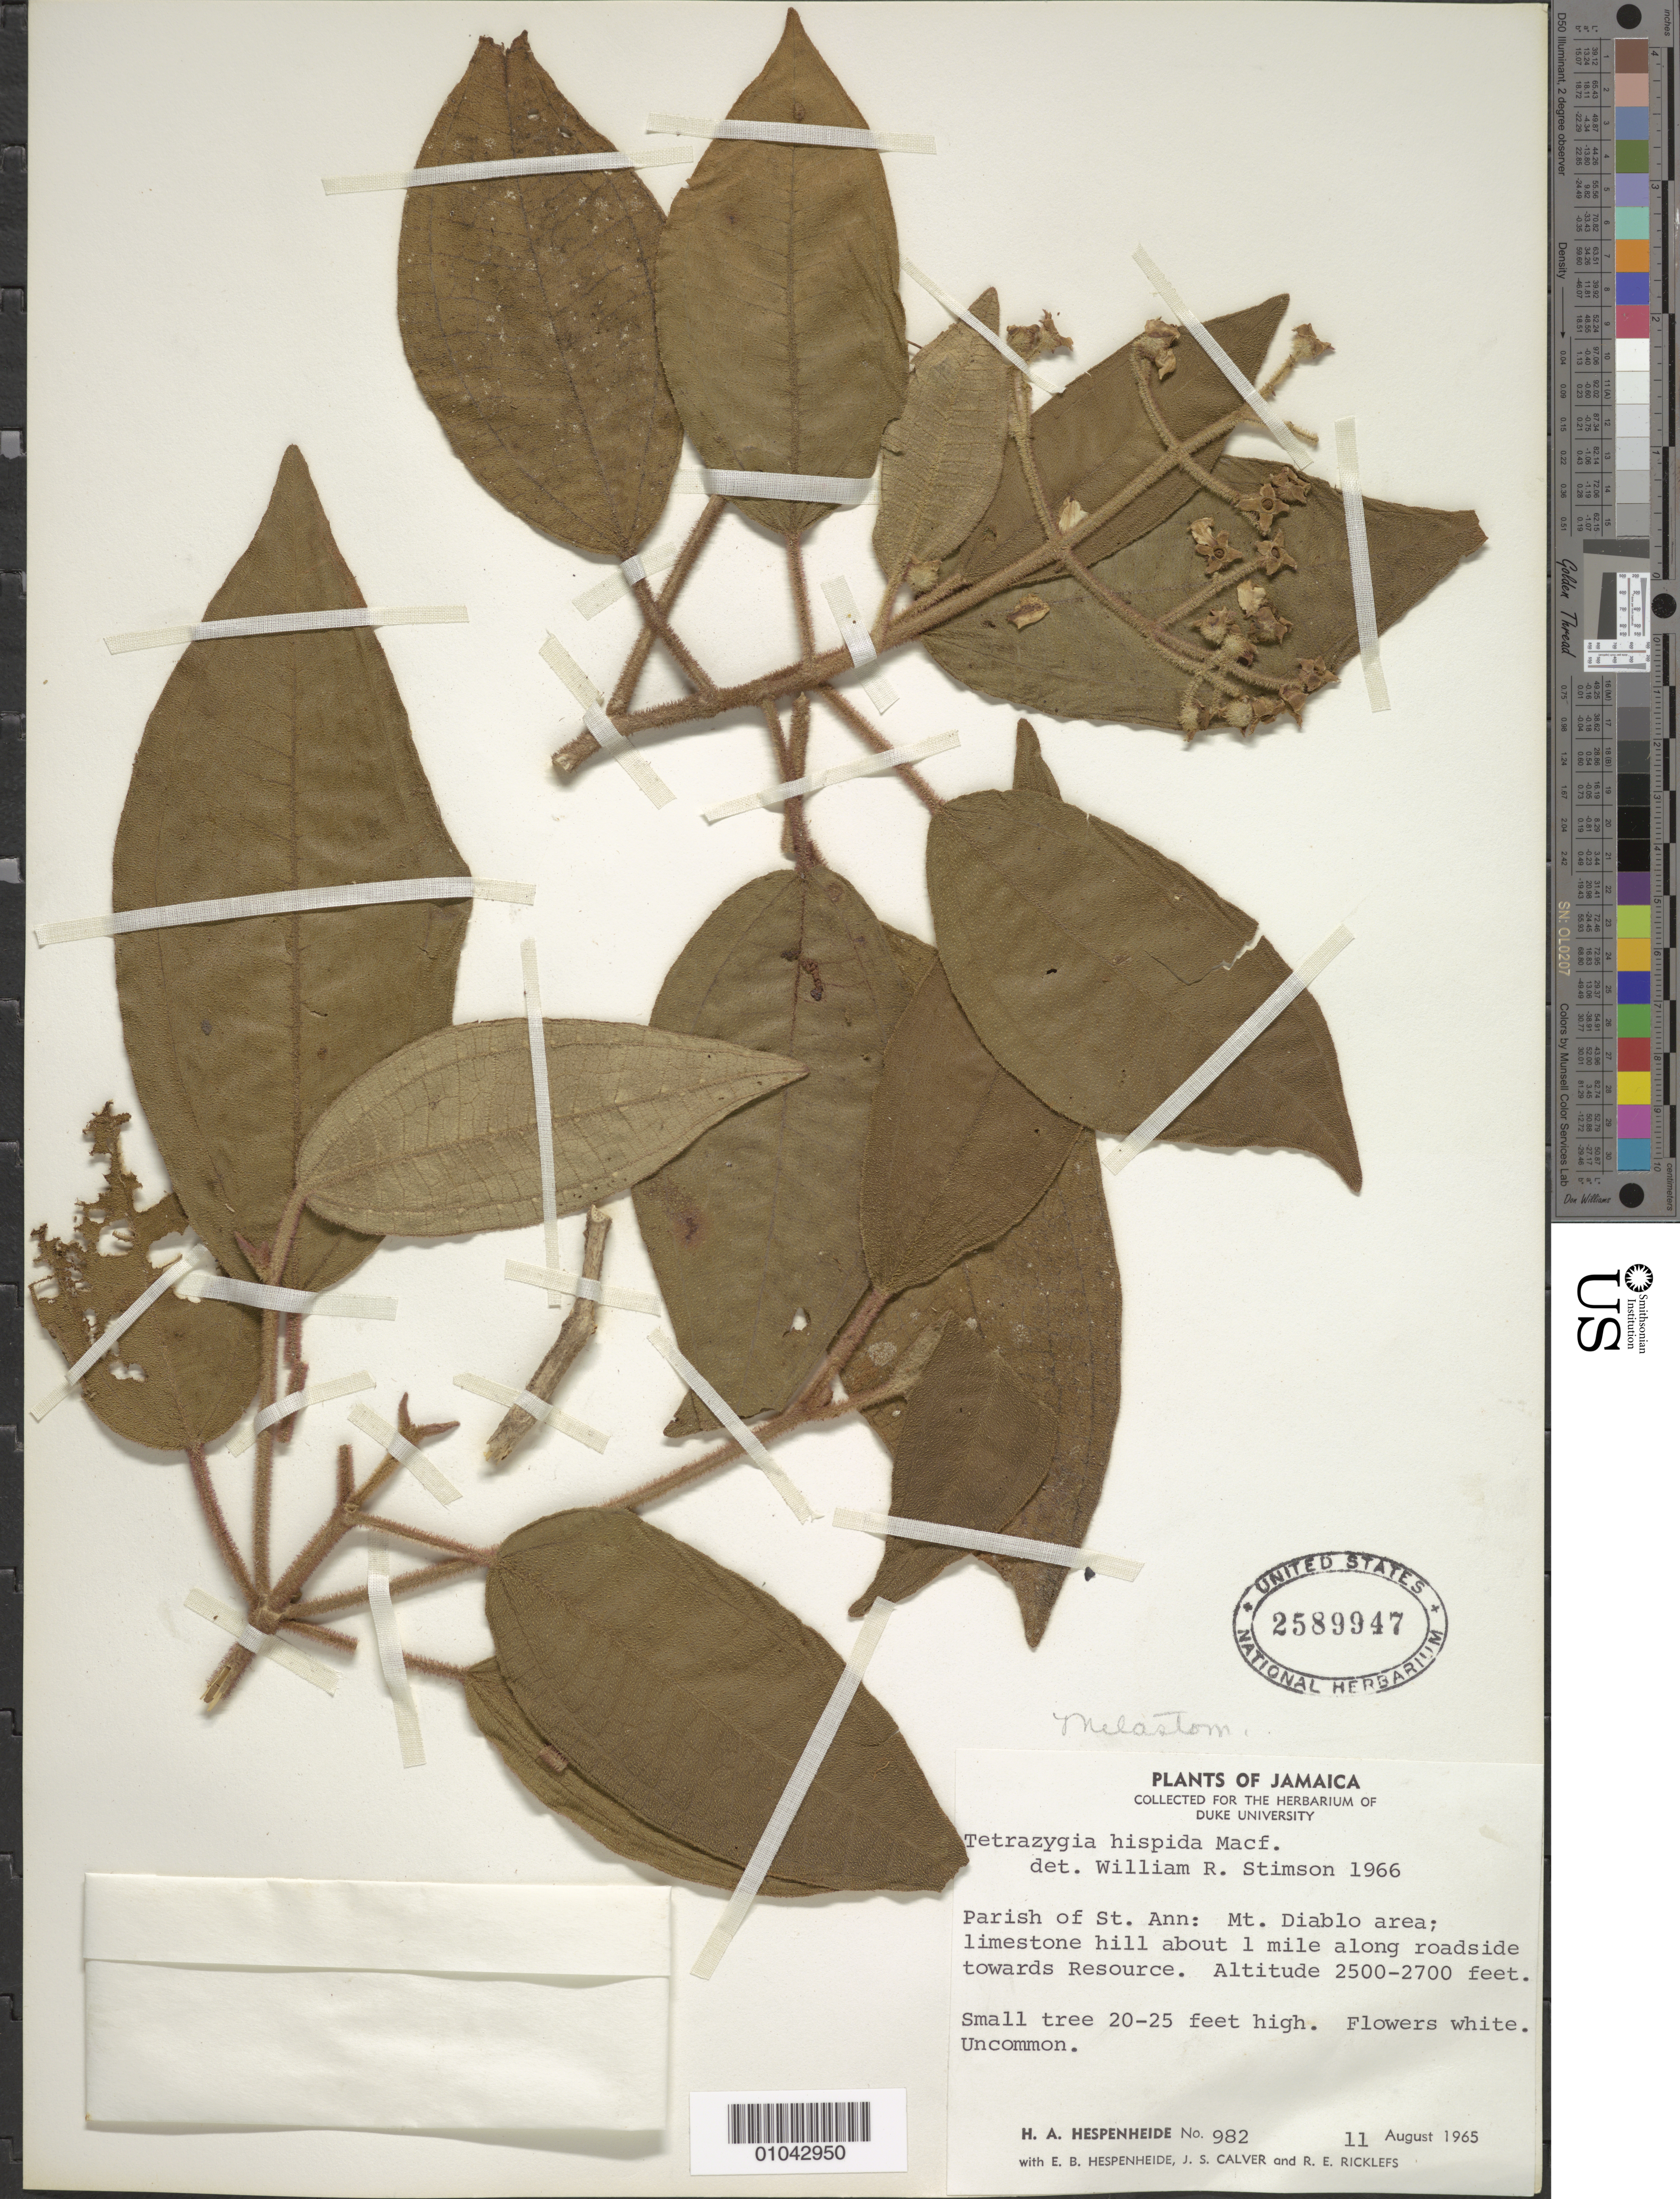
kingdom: Plantae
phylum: Tracheophyta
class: Magnoliopsida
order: Myrtales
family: Melastomataceae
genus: Tetrazygia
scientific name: Tetrazygia hispida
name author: (Sw.) Macfad.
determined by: Stimson, W. R.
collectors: H. A. Hespenheide, E. Hespenheide, J. Calver & R. Ricklefs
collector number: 982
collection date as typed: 11 Aug 1965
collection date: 1965-08-11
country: Jamaica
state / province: Saint Ann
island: Jamaica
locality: Mt. Diablo area, about 1 mile along road to Resource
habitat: Limestone hill, along roadside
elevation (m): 762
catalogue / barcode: US 2589947